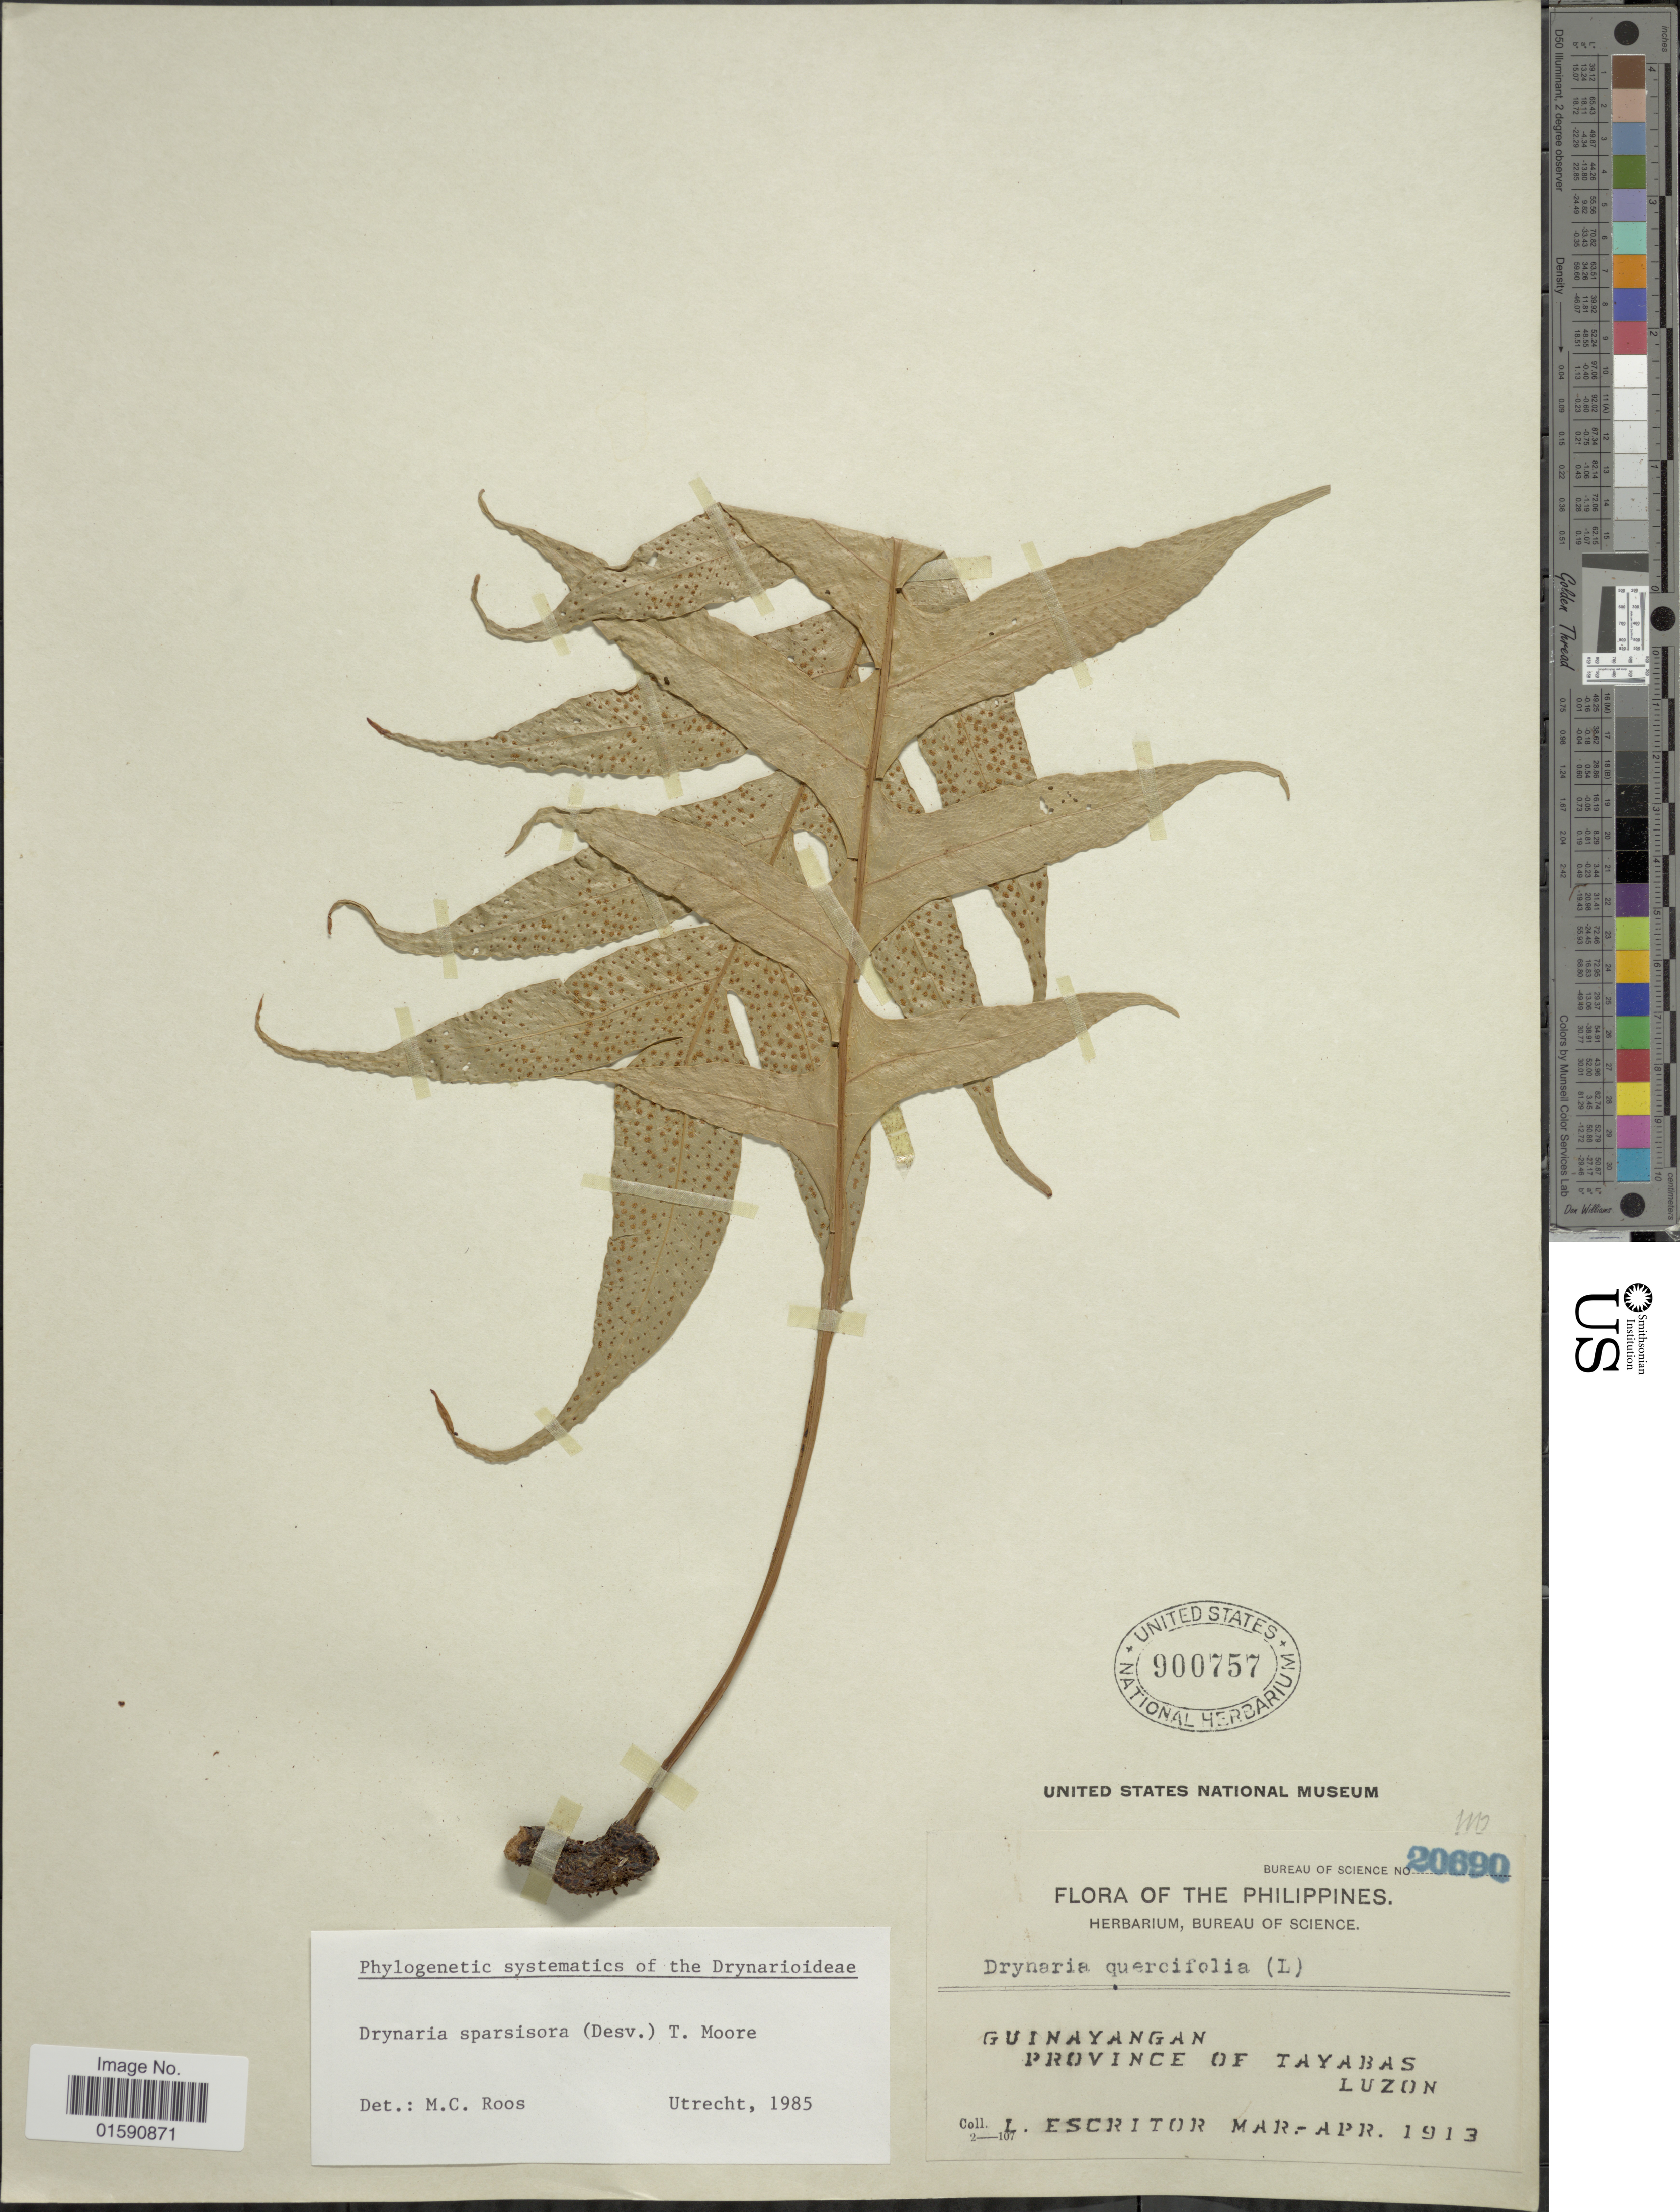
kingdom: Plantae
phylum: Tracheophyta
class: Polypodiopsida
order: Polypodiales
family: Polypodiaceae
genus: Drynaria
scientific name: Drynaria sparsisora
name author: (Desu.) T. Moore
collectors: L. Escritor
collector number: Bureau of Science 20690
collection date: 1913-03/1913-04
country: Philippines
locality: Guinayangan, Province of Tayabas, Luzon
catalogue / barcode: US 900757